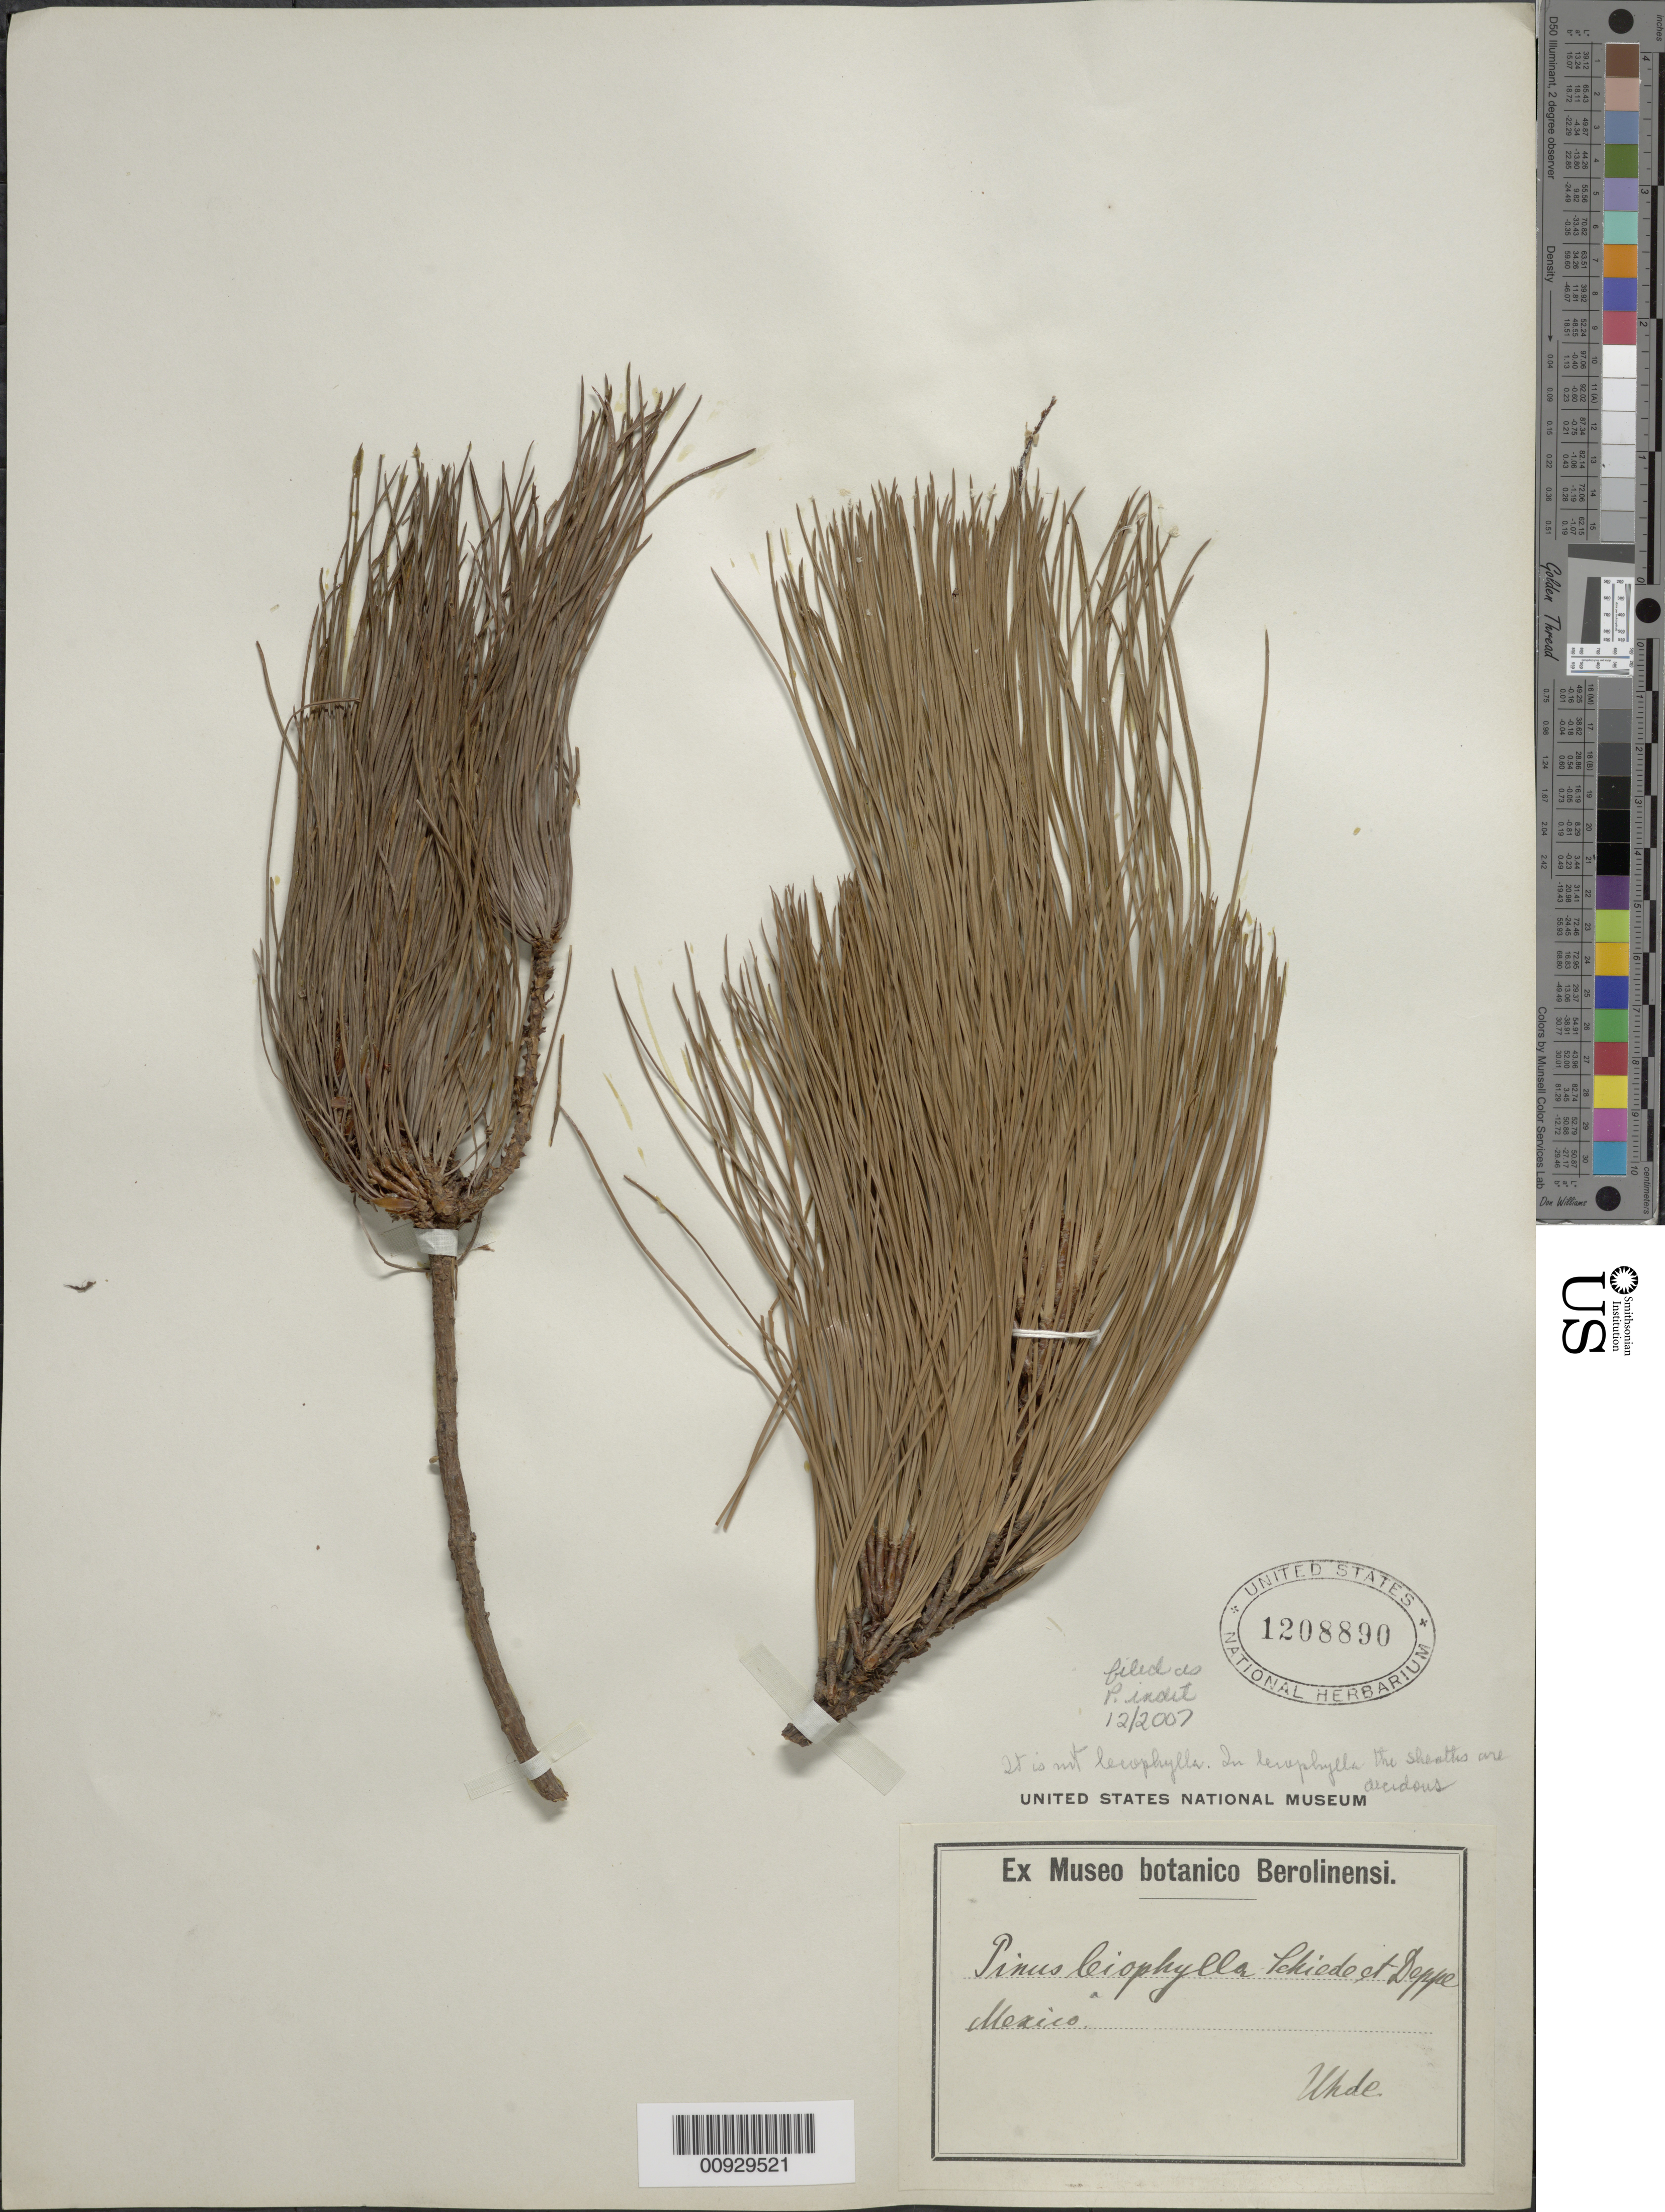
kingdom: Plantae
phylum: Tracheophyta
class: Pinopsida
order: Pinales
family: Pinaceae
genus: Pinus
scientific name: Pinus sp.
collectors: C. A. Uhde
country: Mexico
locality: Mexico.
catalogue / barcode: US 1208890